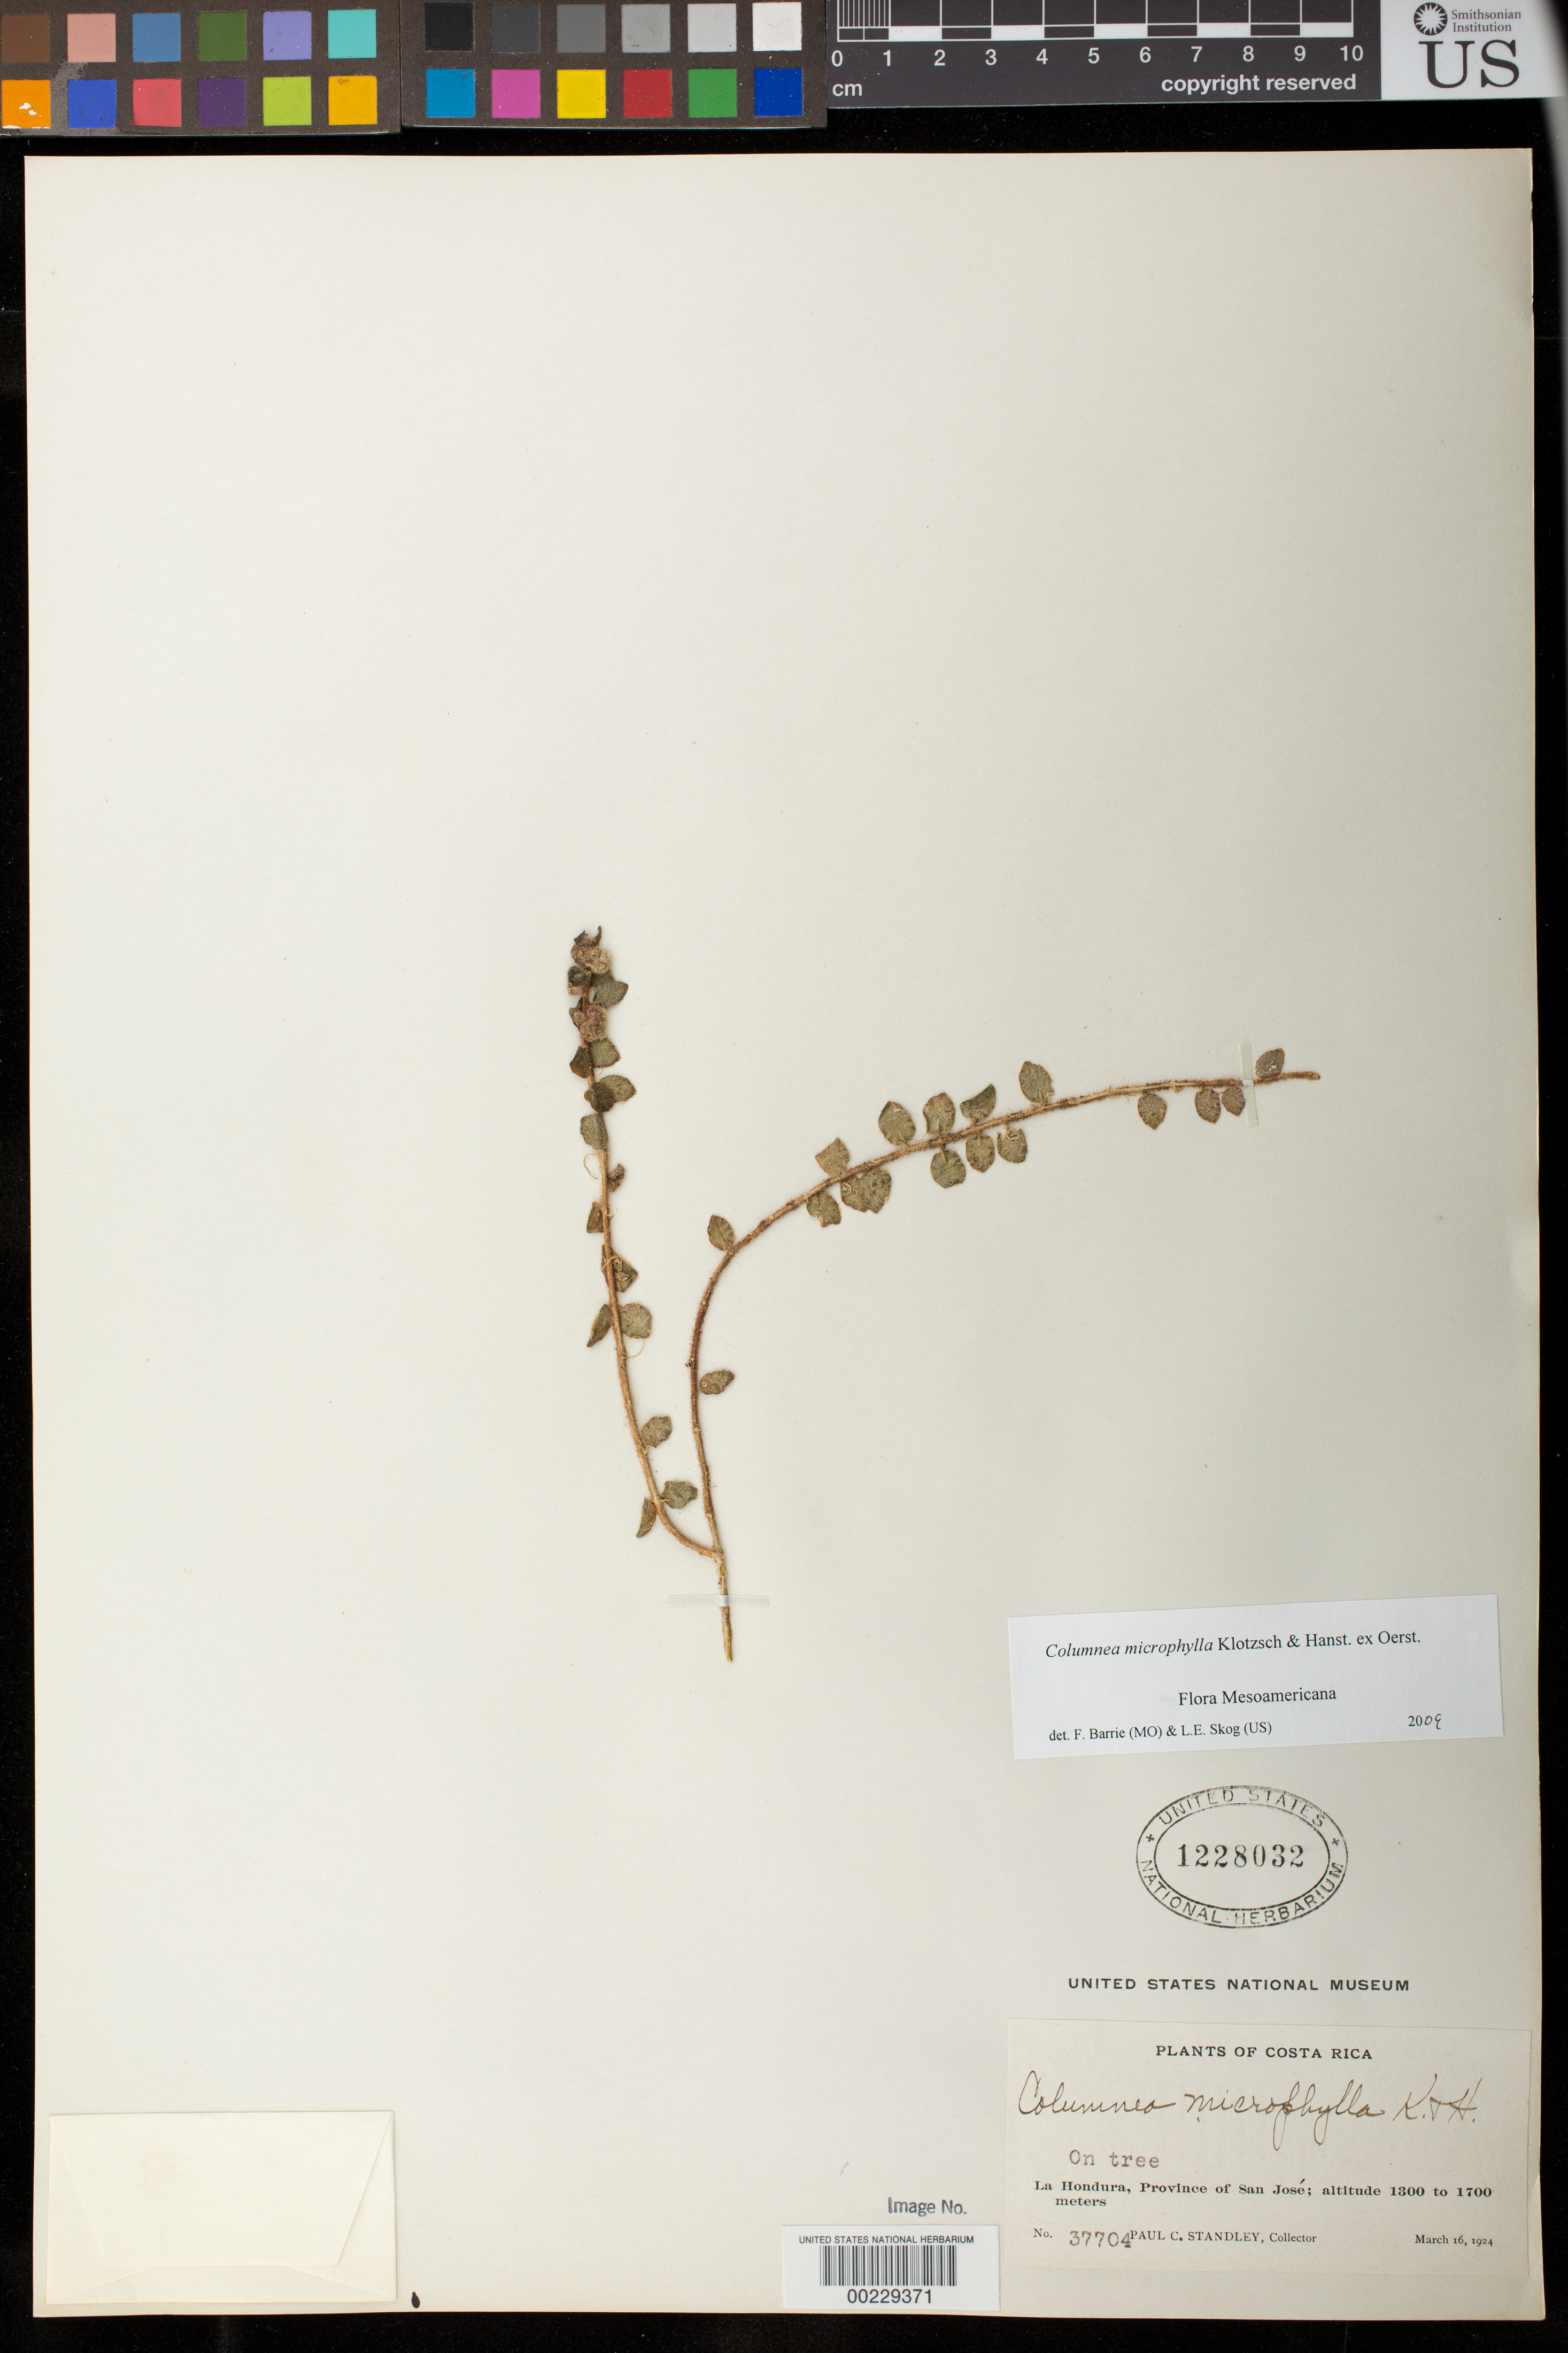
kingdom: Plantae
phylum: Tracheophyta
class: Magnoliopsida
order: Lamiales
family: Gesneriaceae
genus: Columnea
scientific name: Columnea microphylla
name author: Klotzsch & Hanst. ex Oerst.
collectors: P. C. Standley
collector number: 37704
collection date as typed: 16 Mar 1924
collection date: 1924-03-16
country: Costa Rica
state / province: San José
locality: La Hondura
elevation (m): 1300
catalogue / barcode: US 1228032